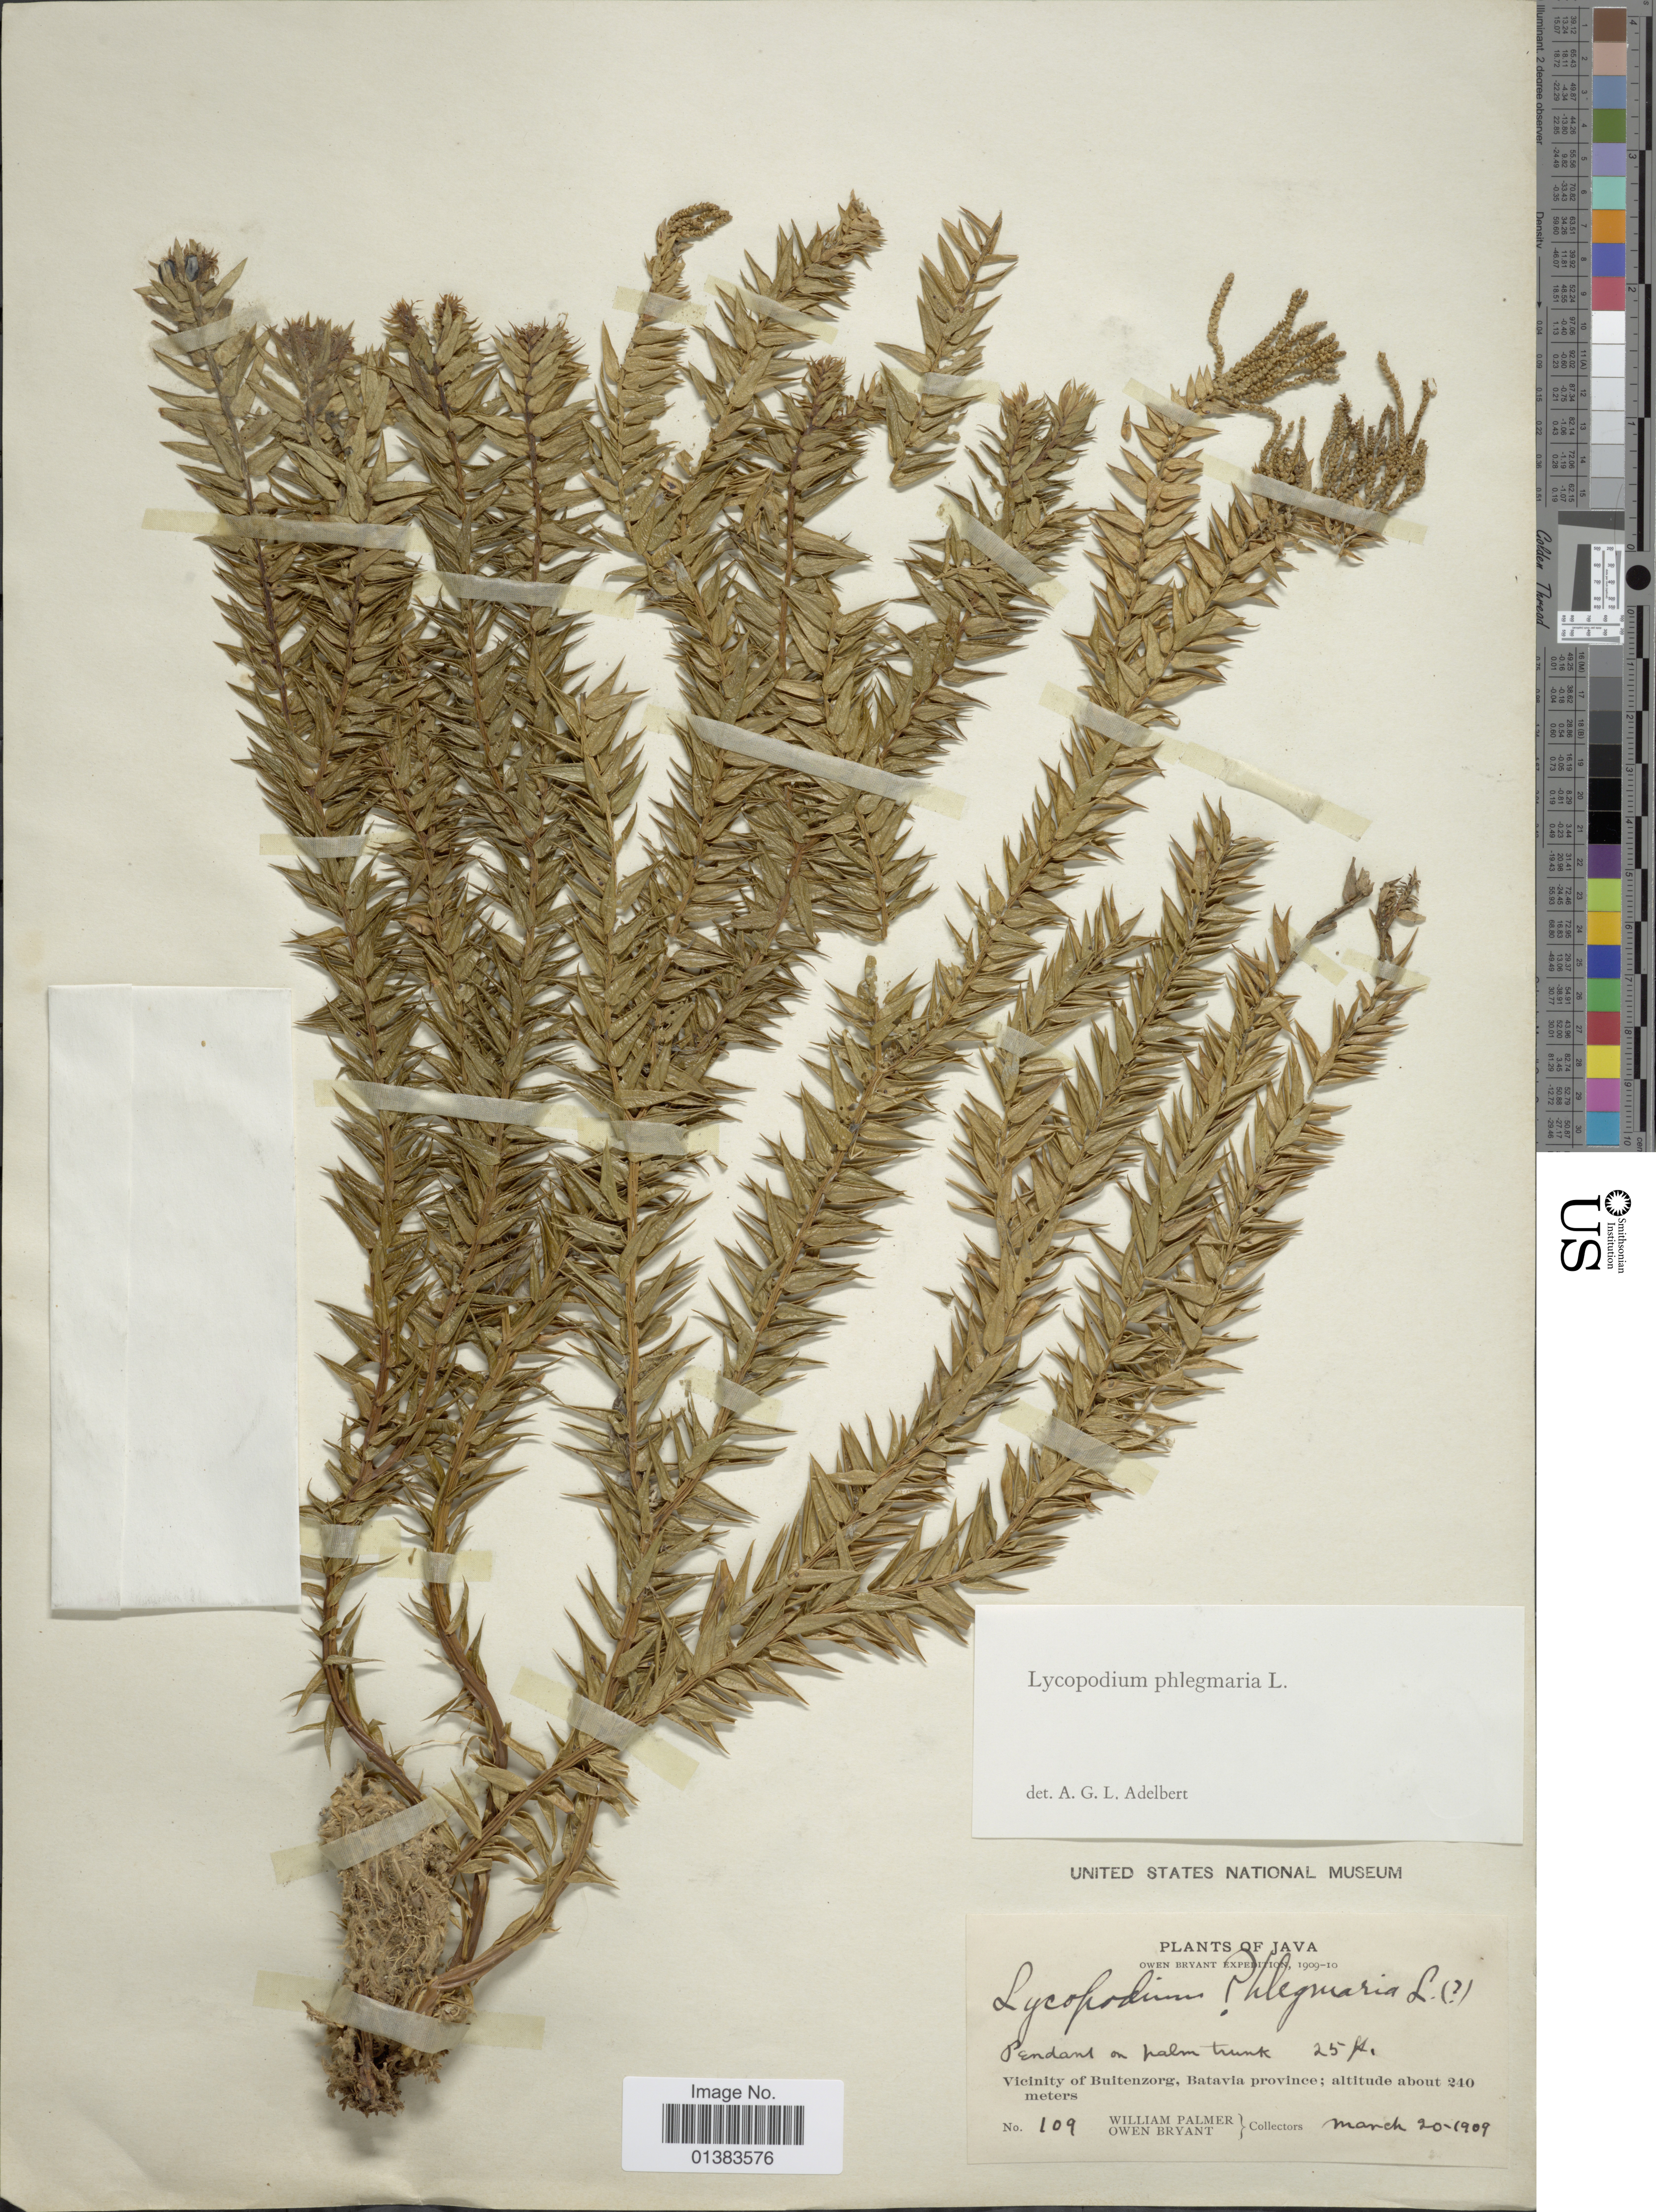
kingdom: Plantae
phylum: Tracheophyta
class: Lycopodiopsida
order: Lycopodiales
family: Lycopodiaceae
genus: Phlegmariurus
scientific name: Phlegmariurus mirabilis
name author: (Willd.) A. R. Field & Testo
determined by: Field, A. R.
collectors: W. Palmer & O. Bryant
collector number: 109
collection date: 1909-03-20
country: Indonesia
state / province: Java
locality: Vicinity of Buitenzorg, Batavia province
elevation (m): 240